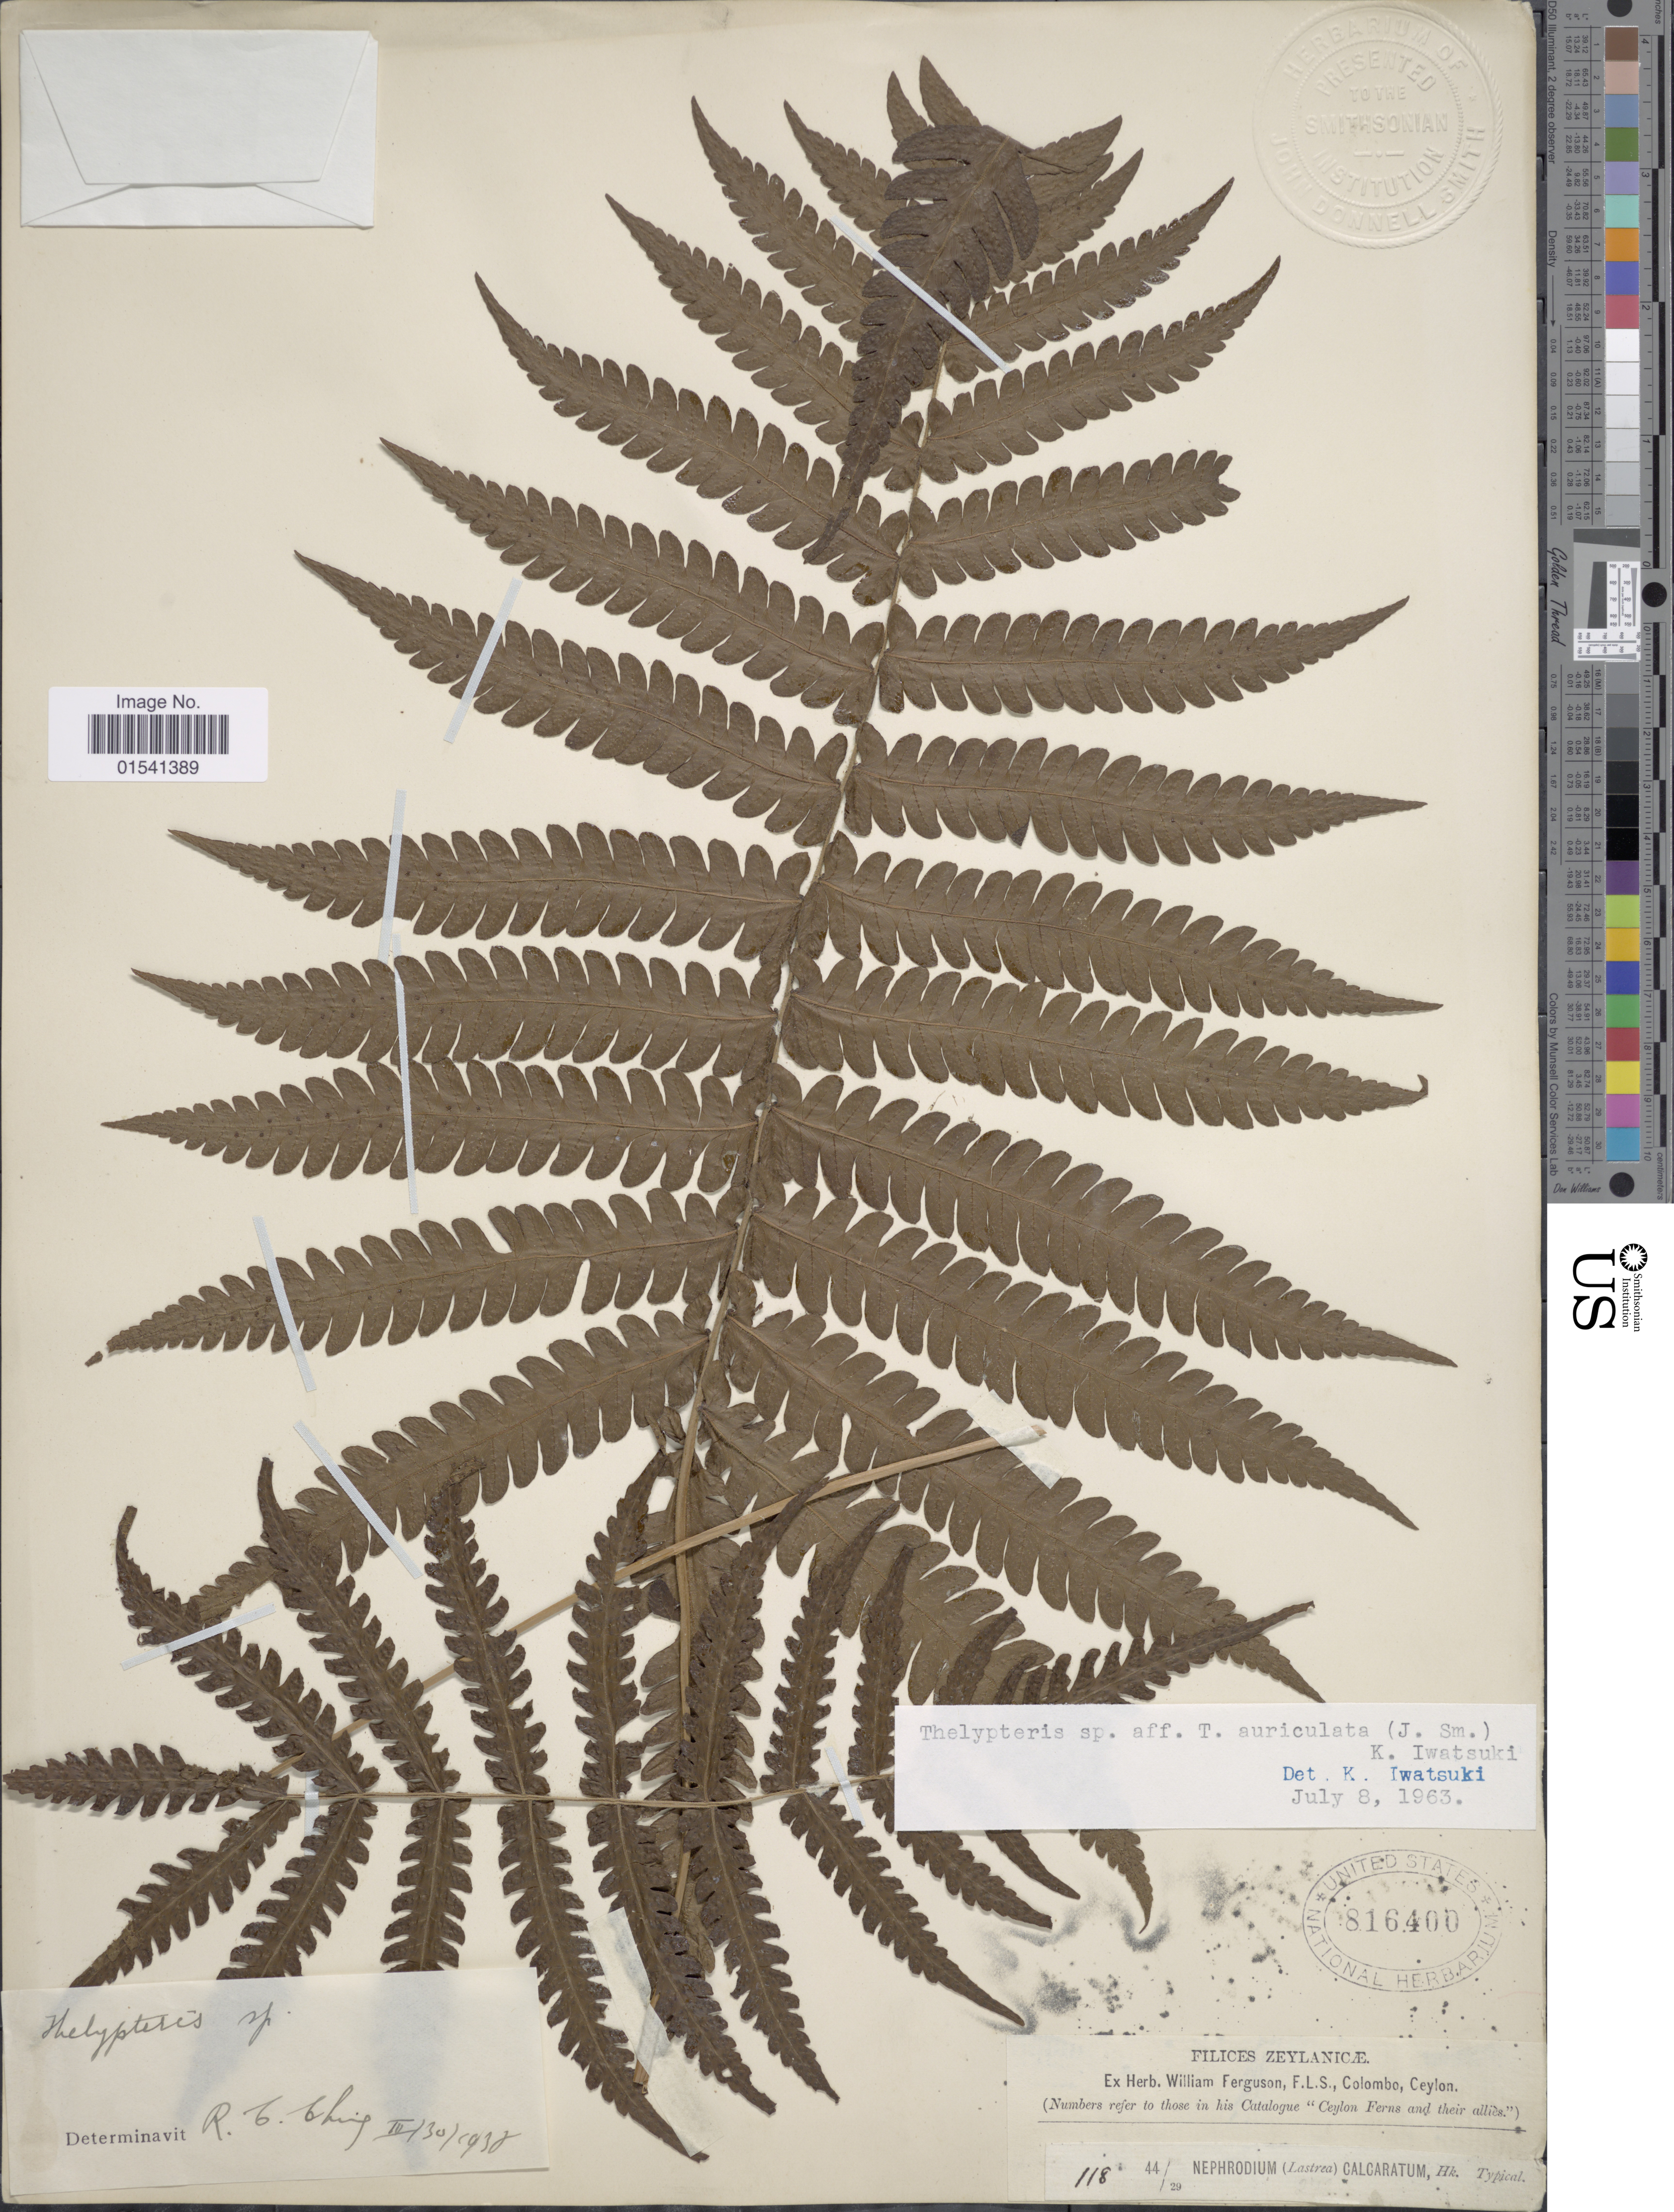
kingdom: Plantae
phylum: Tracheophyta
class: Polypodiopsida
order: Polypodiales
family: Thelypteridaceae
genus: Cyclogramma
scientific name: Cyclogramma auriculata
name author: (J. Sm.) Ching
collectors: ex herb. W. Ferguson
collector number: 118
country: Sri Lanka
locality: Fileces Zeylanicæ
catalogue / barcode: US 816400